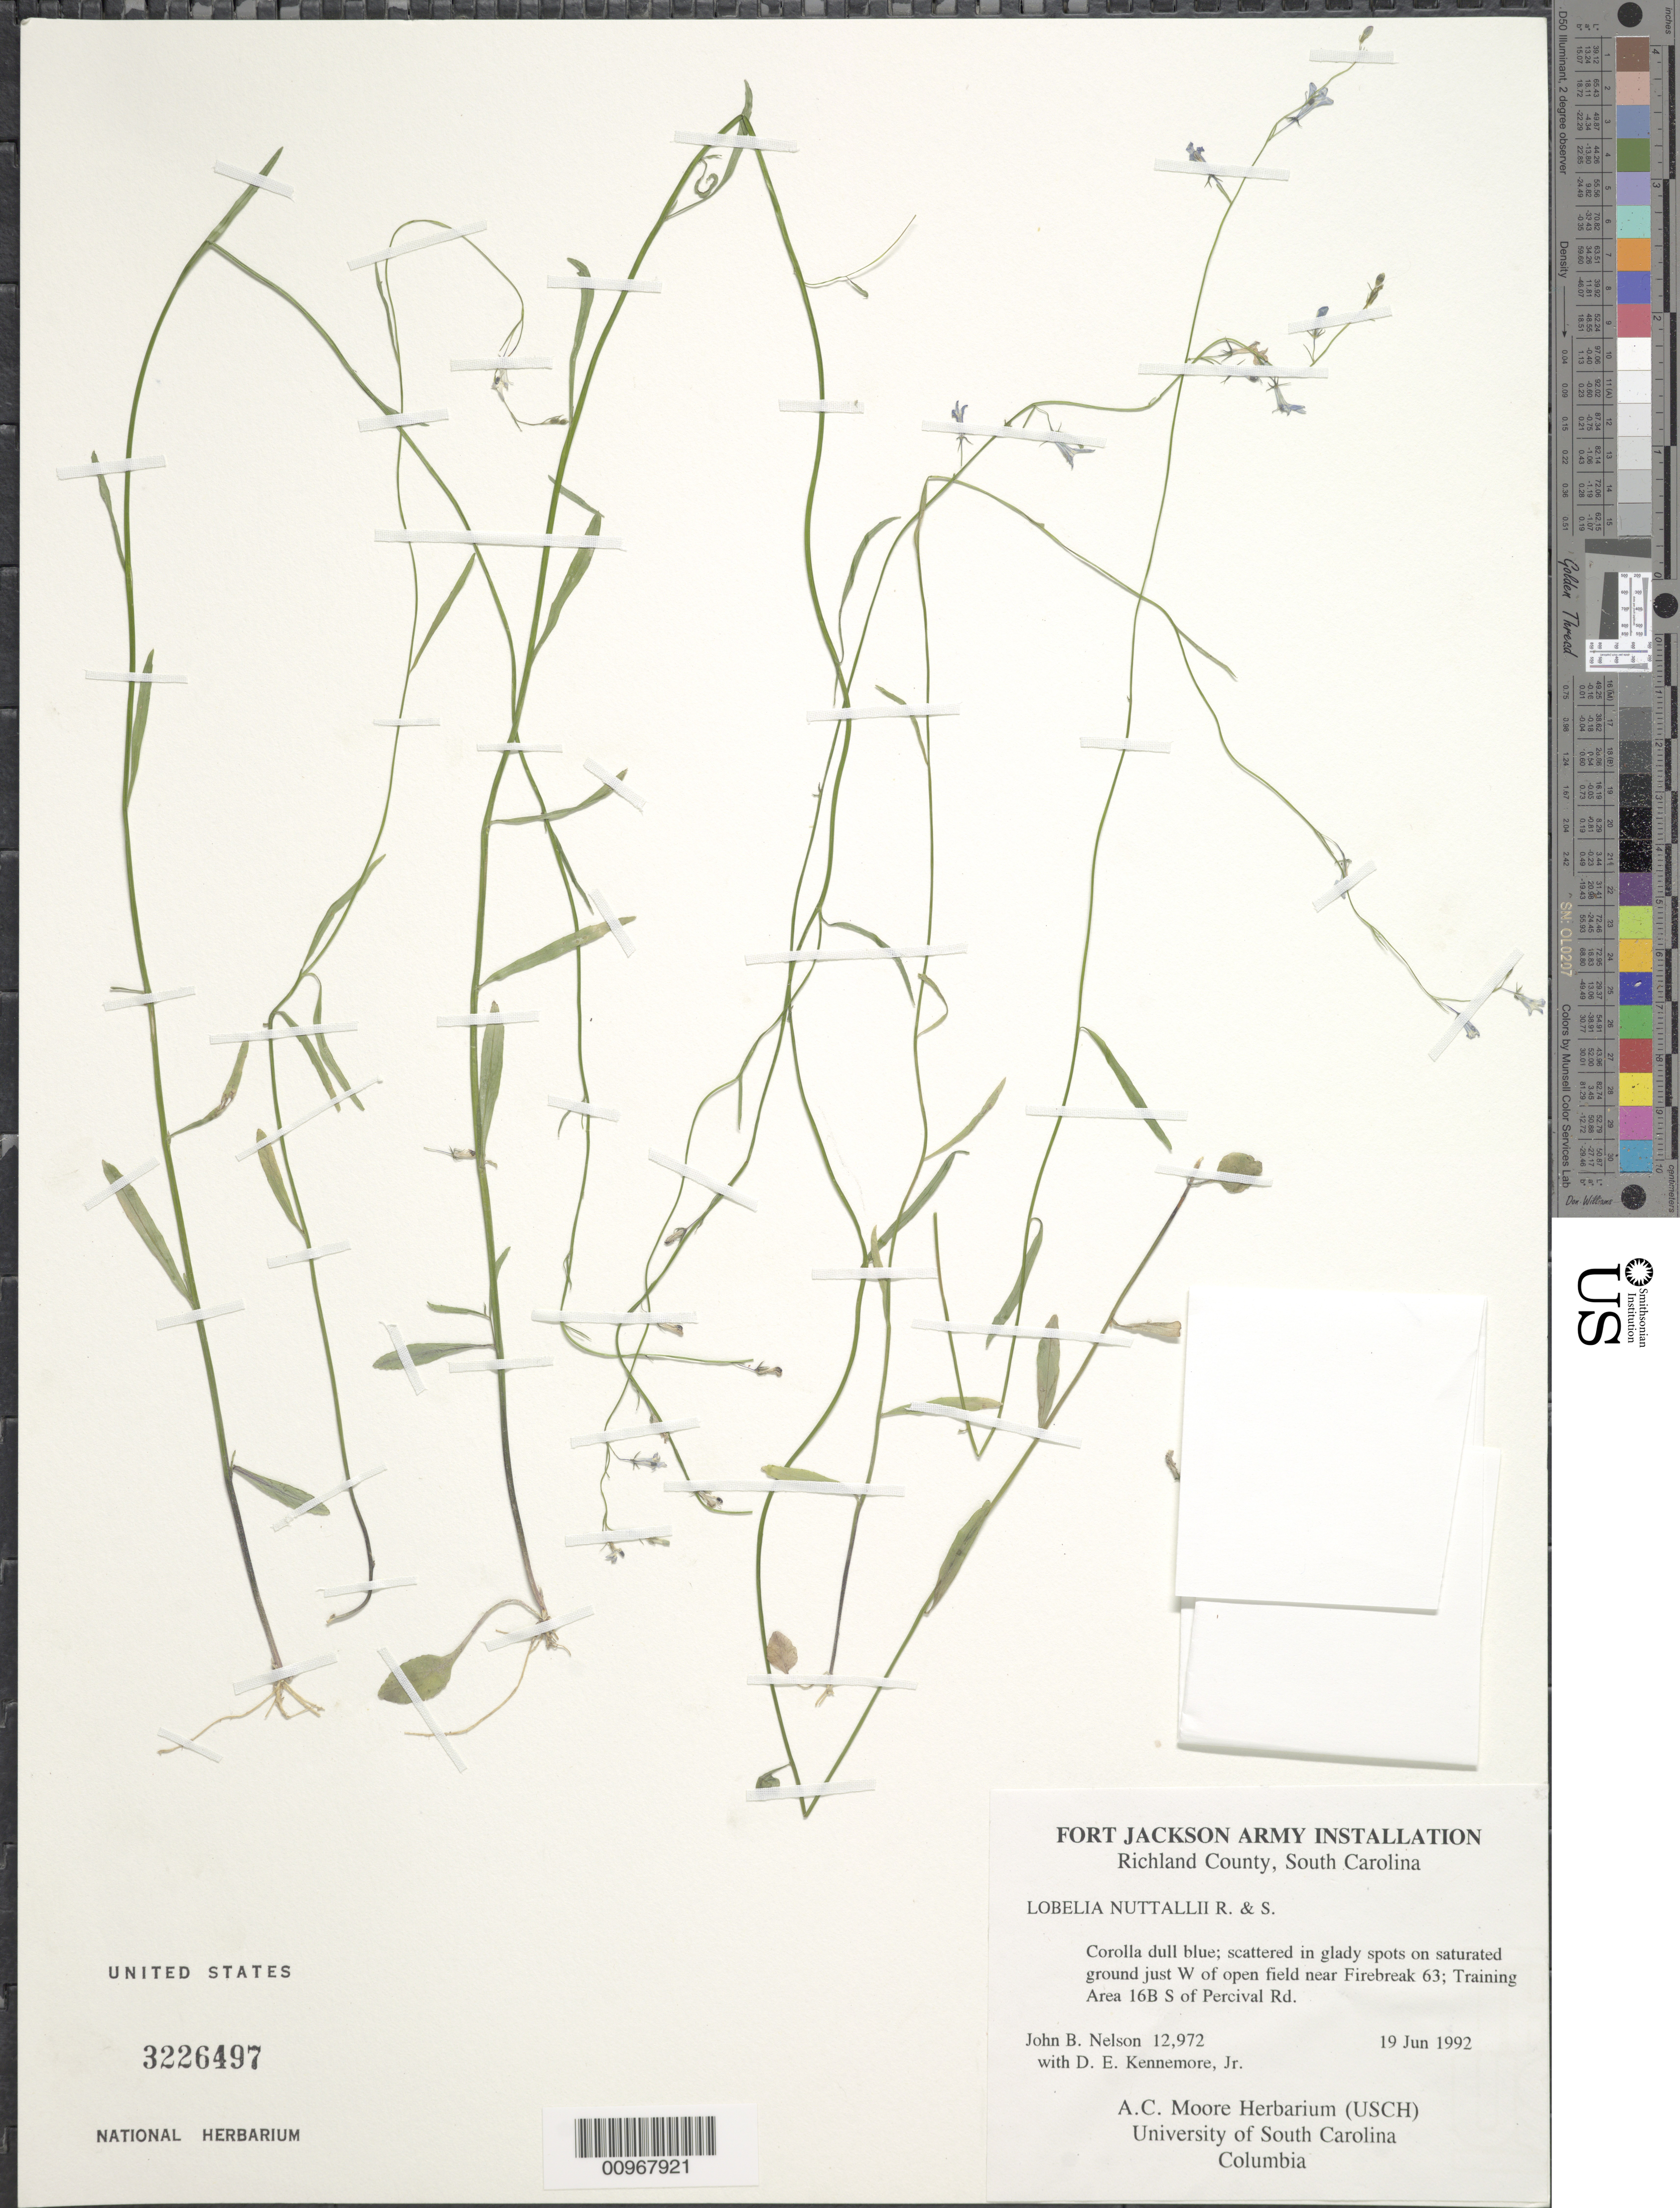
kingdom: Plantae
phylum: Tracheophyta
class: Magnoliopsida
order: Asterales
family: Campanulaceae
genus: Lobelia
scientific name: Lobelia nuttallii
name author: Schult.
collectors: J. B. Nelson, D. Kennemore & B. Long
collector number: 12972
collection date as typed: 19 Jun 1992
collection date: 1992-06-19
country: United States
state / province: South Carolina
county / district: Richland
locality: Just W of open field near Firebreak 63; Training Area 16B S of Percival Rd.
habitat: scattered in glady spots on saturated ground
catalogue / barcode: US 3226497